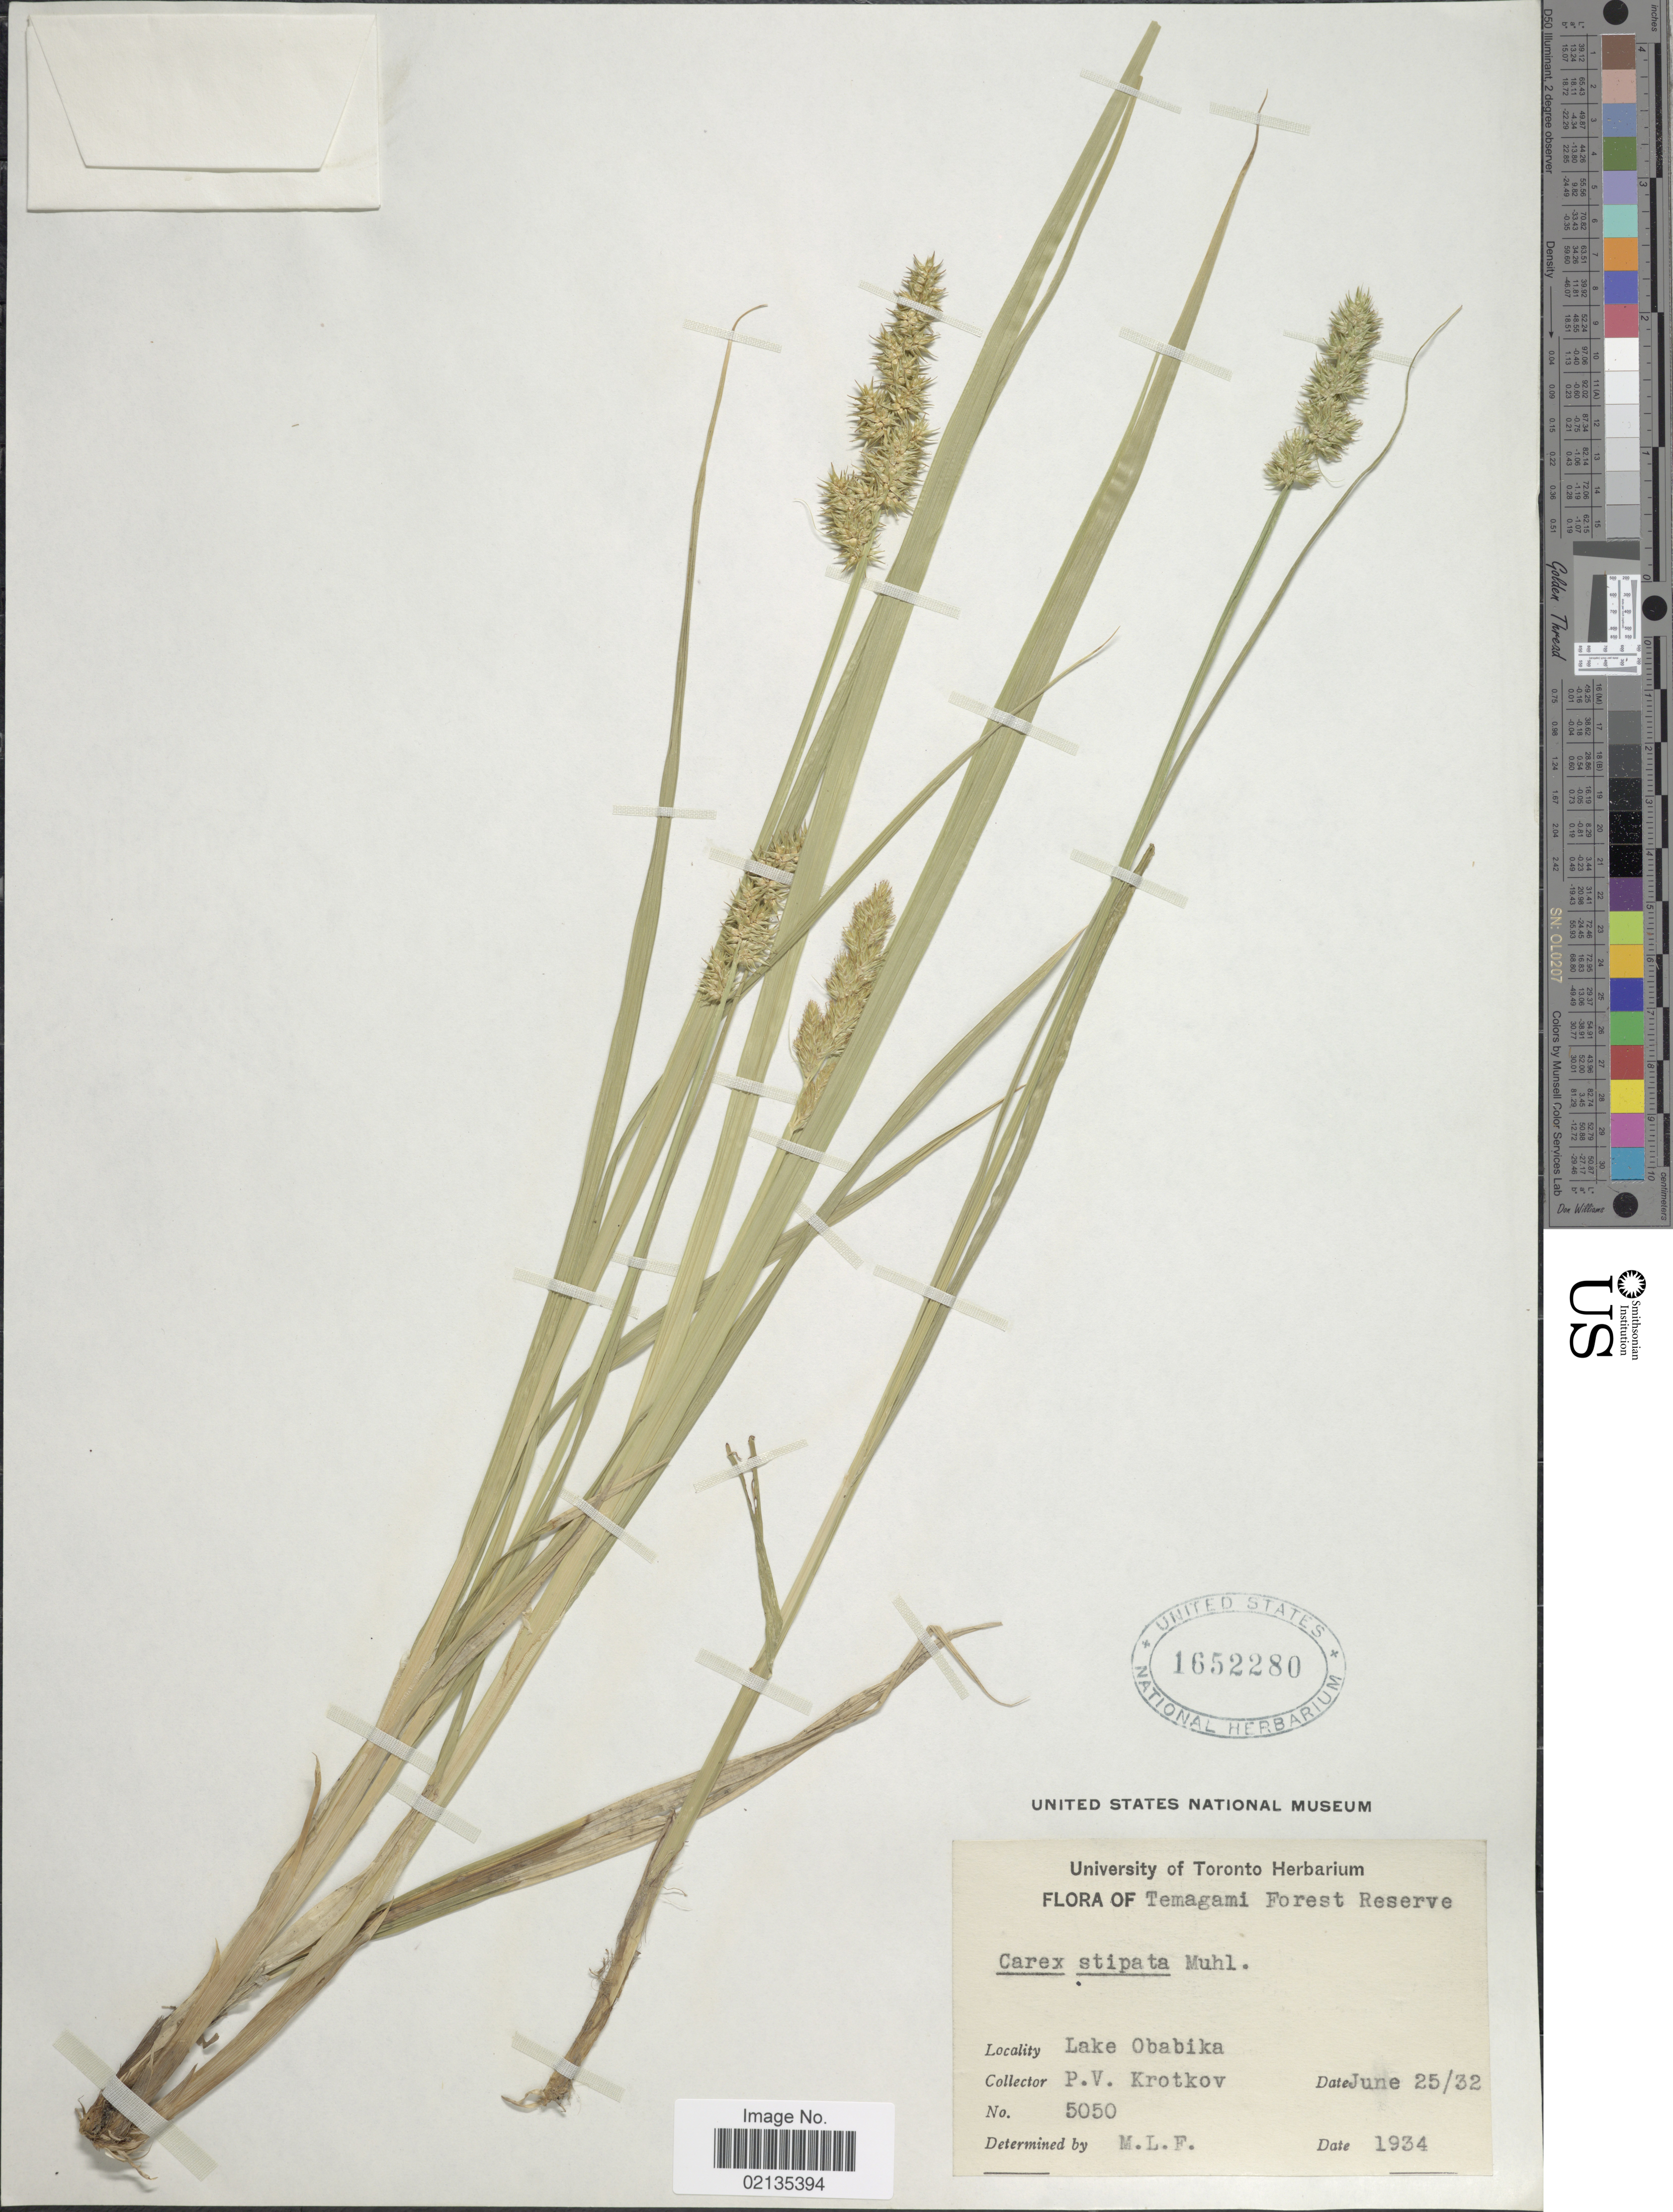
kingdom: Plantae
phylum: Tracheophyta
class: Liliopsida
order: Poales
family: Cyperaceae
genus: Carex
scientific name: Carex stipata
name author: Muhl. ex Willd.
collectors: P. V. Krotkov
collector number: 5050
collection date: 1932-06-25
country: Canada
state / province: Ontario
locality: Temagami Forest Reserve, Lake Obabika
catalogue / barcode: US 1652280